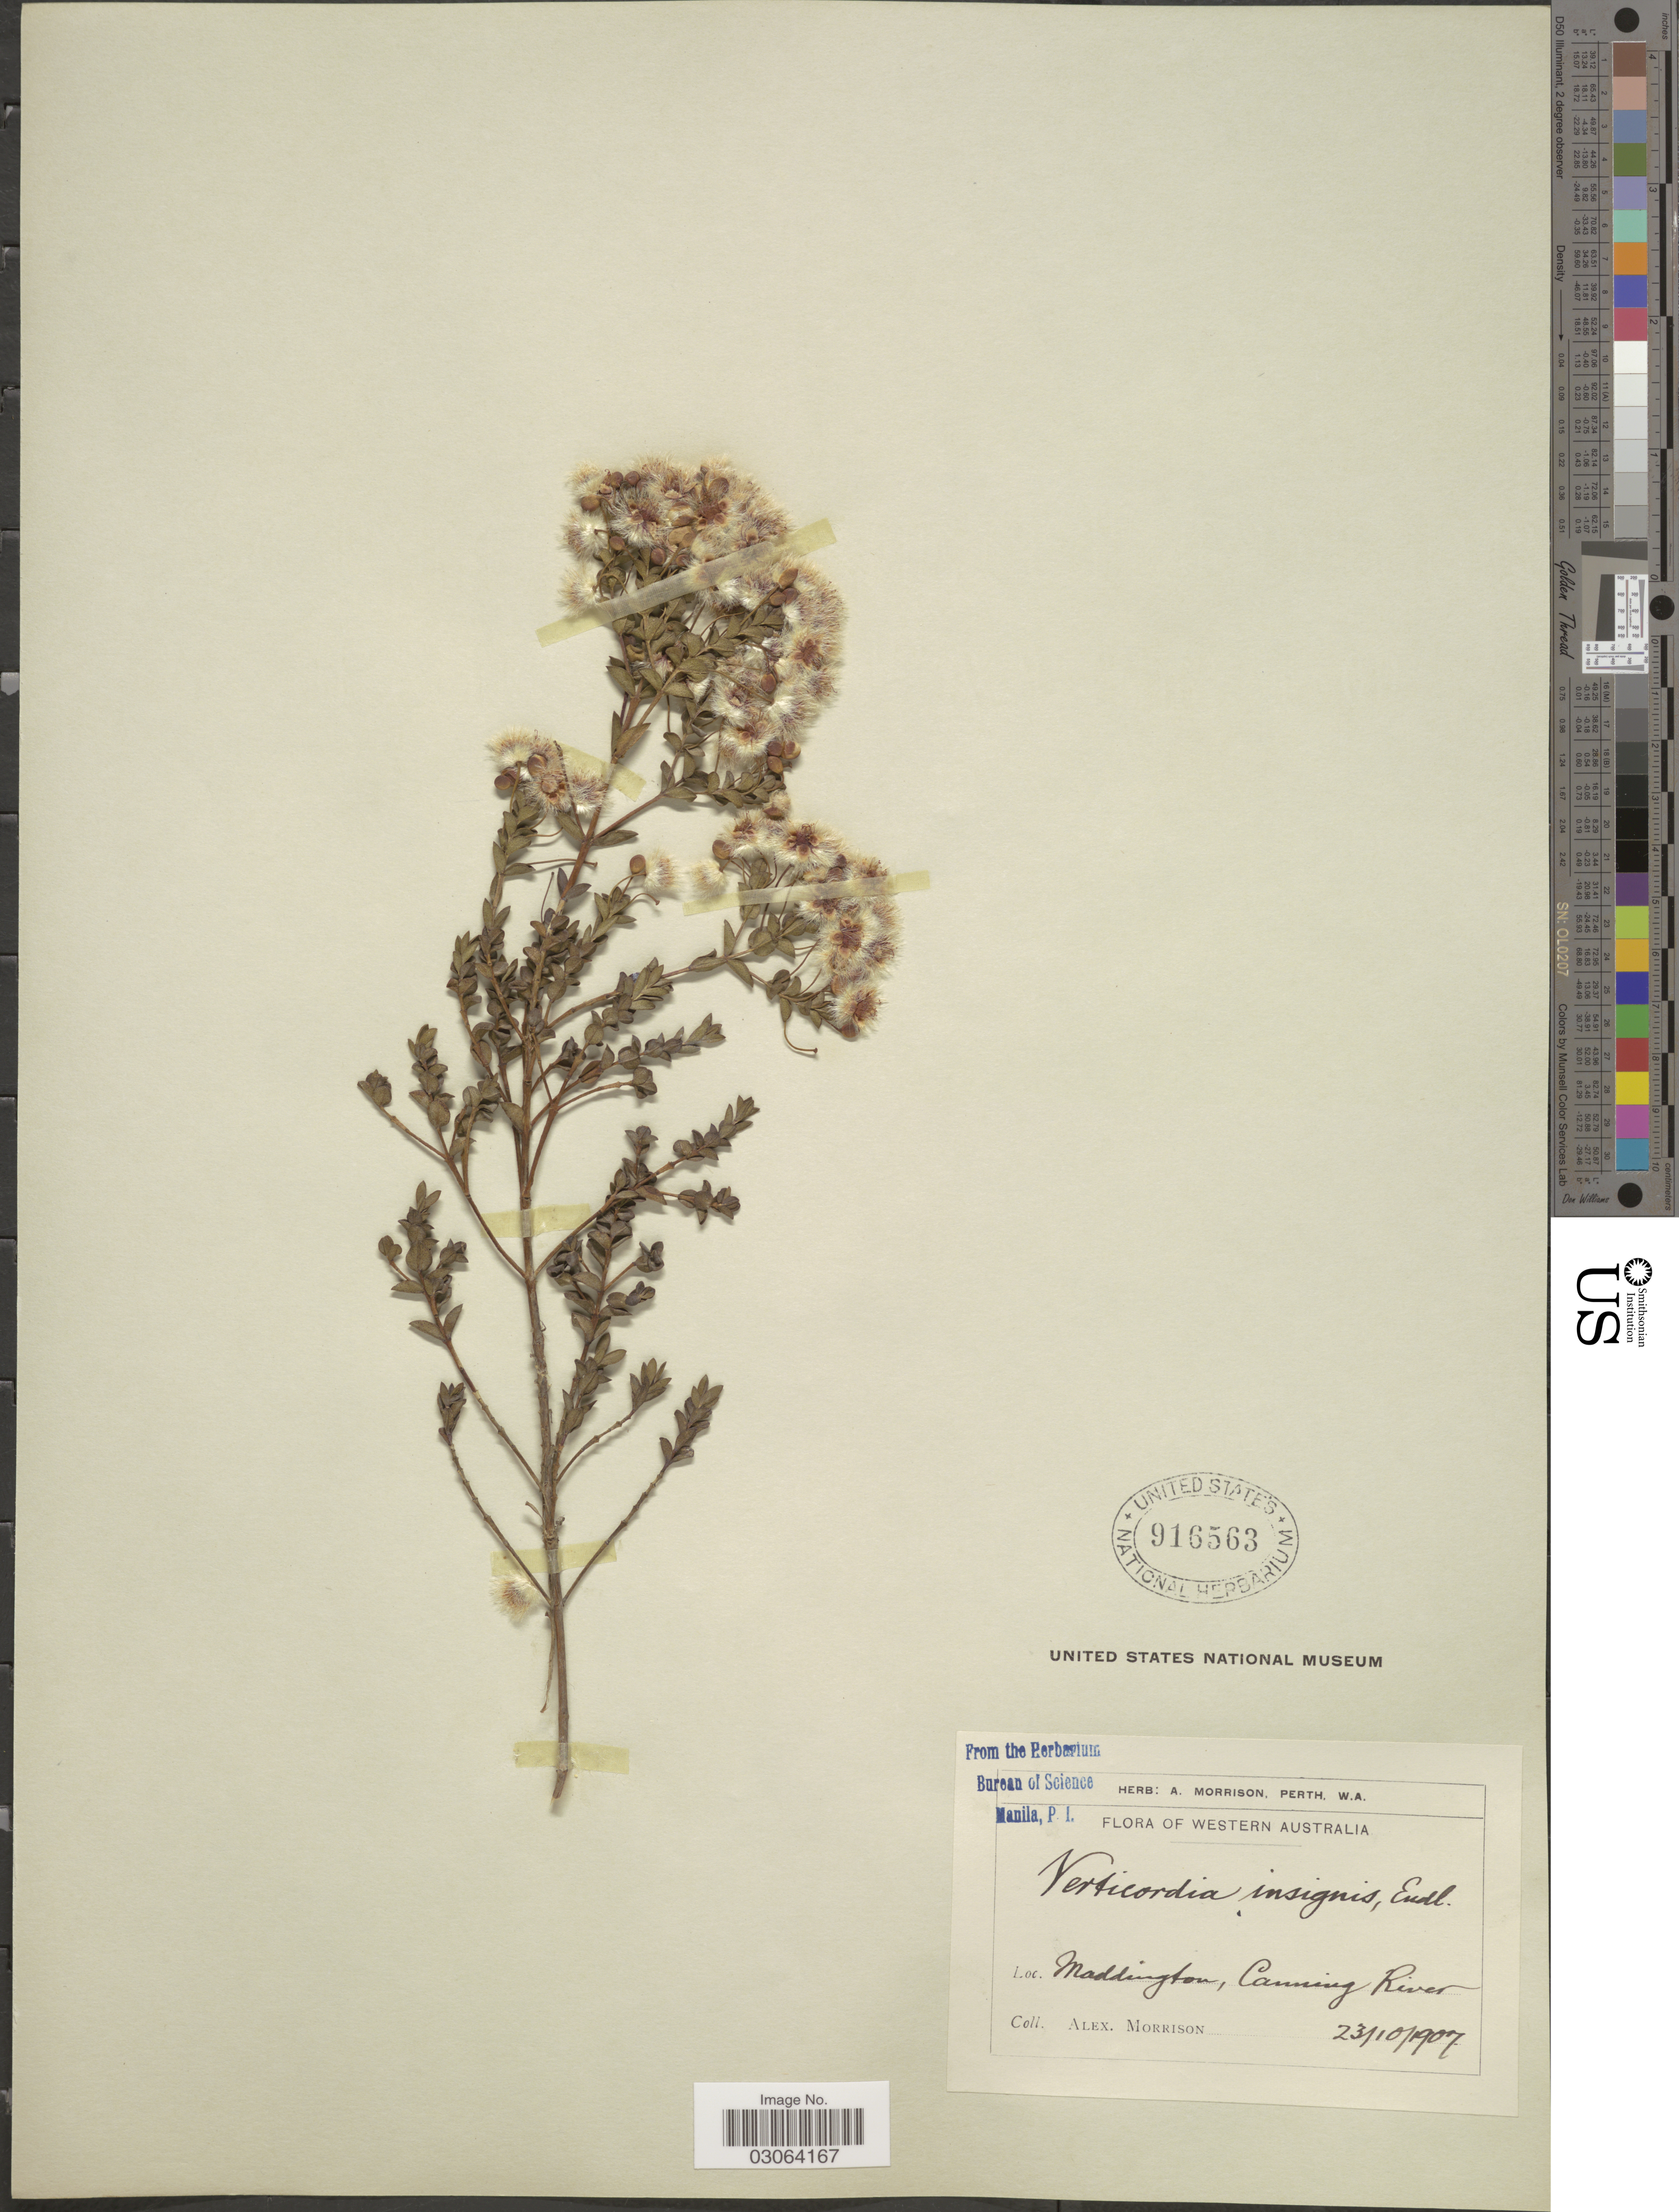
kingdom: Plantae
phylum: Tracheophyta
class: Magnoliopsida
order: Myrtales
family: Myrtaceae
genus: Verticordia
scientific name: Verticordia insignis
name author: Endl.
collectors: A. Morrison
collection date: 1907-10-23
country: Australia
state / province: Western Australia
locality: Maddington, Canning River.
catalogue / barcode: US 916563